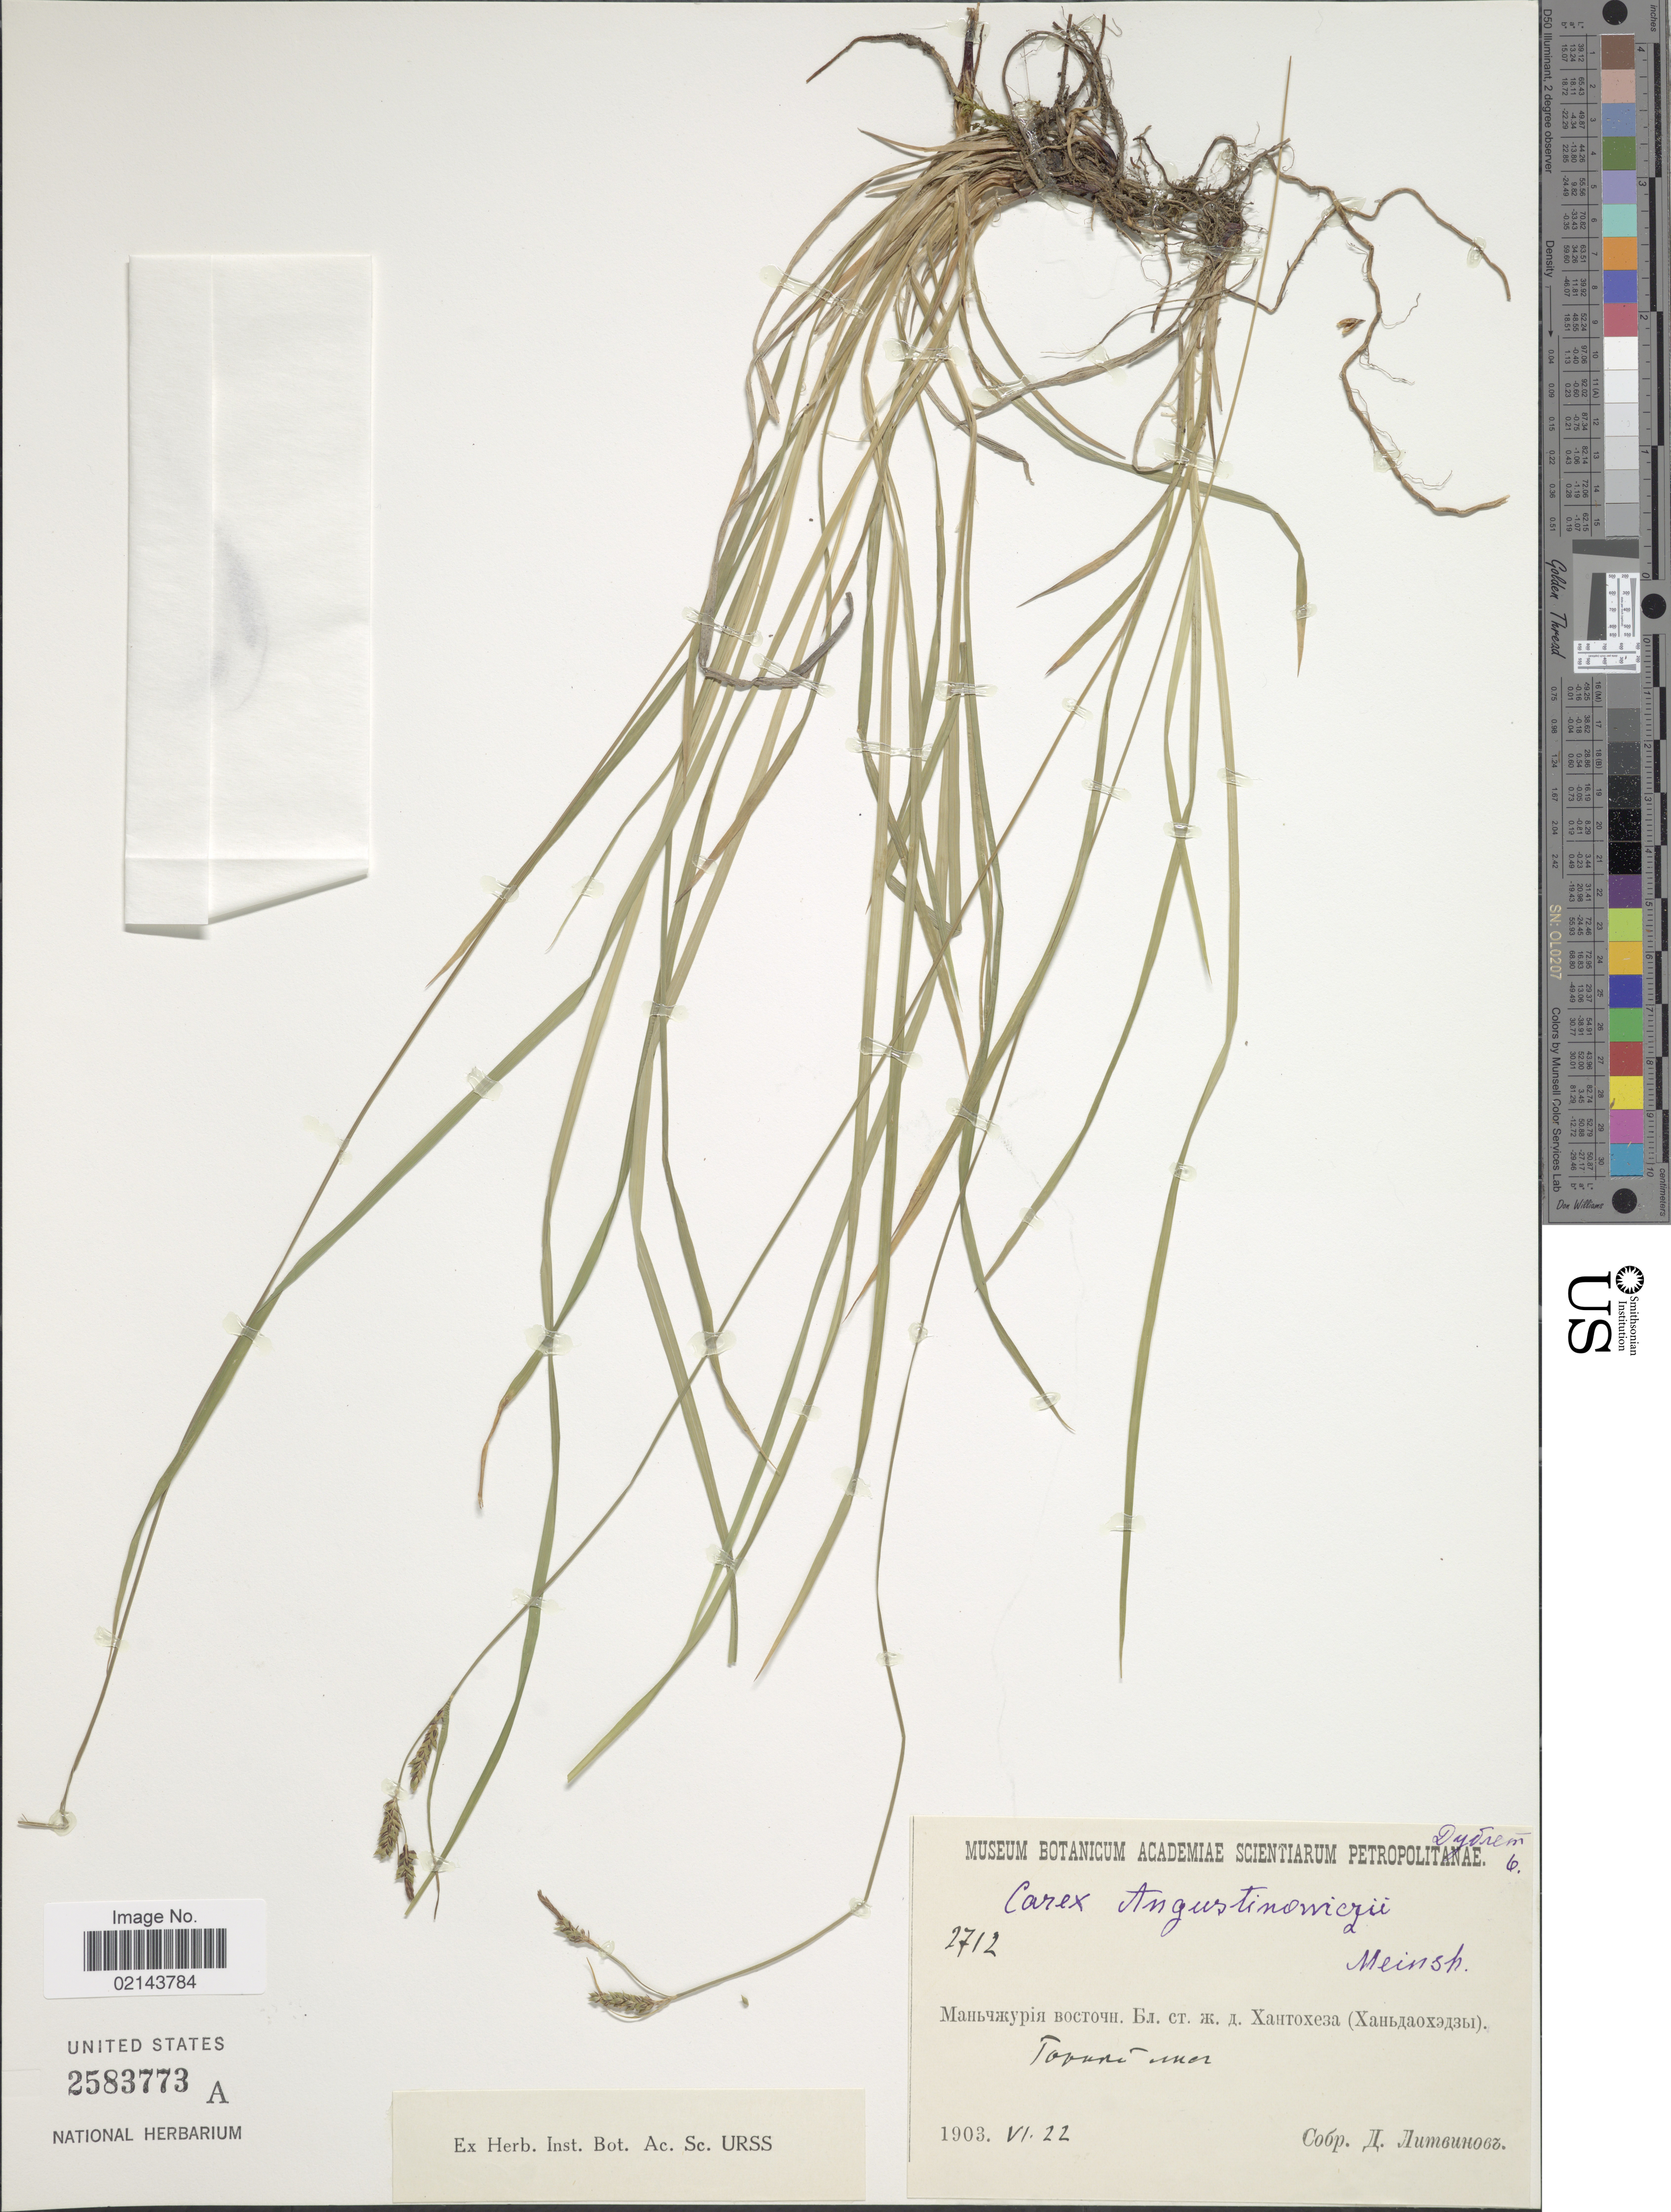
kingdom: Plantae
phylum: Tracheophyta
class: Liliopsida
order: Poales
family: Cyperaceae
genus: Carex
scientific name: Carex augustinowiczii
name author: Meinsh.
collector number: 2712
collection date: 1903-06-22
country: U.S.S.R.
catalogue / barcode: US 2583773A